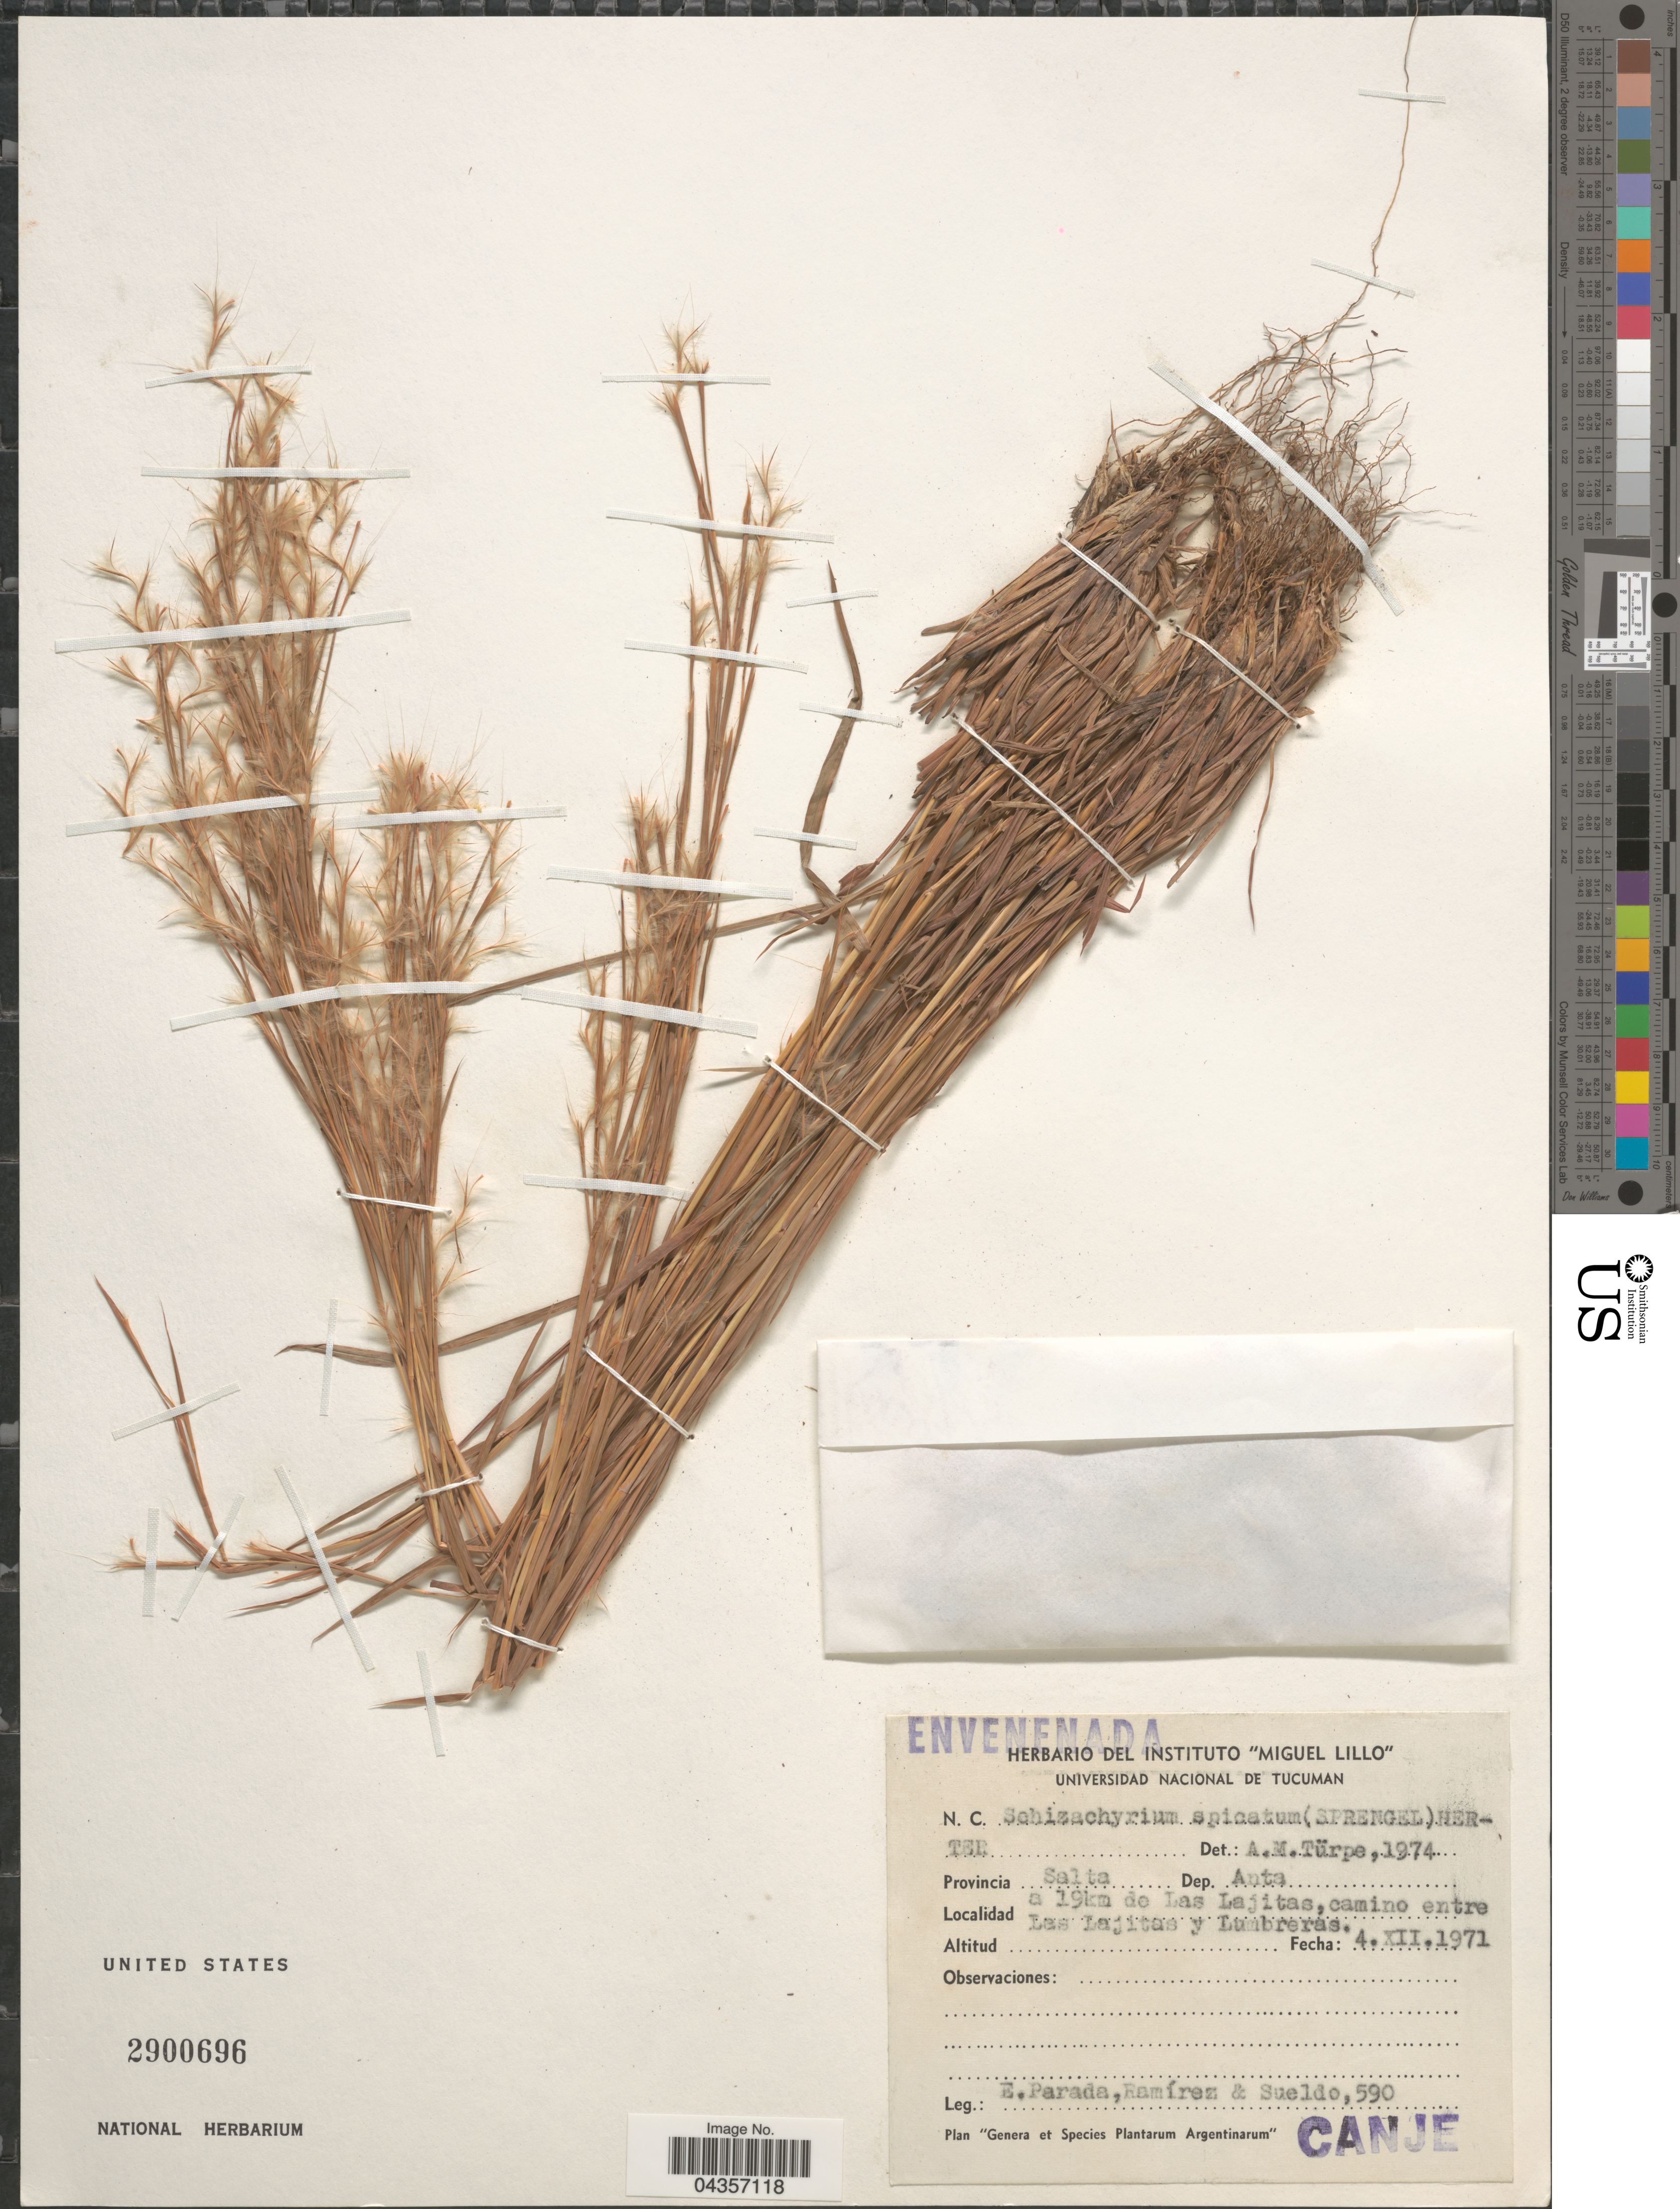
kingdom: Plantae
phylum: Tracheophyta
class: Liliopsida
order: Poales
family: Poaceae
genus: Schizachyrium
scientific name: Schizachyrium spicatum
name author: (Spreng.) Wipff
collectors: A. Parada, A. Ramírez & Sueldo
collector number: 590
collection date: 1971-12-04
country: Argentina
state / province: Salta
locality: Dep. Anta. A 19km de Las Lajitas, camino entre Las Lajitas y Lumbreras.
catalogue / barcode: US 2900696